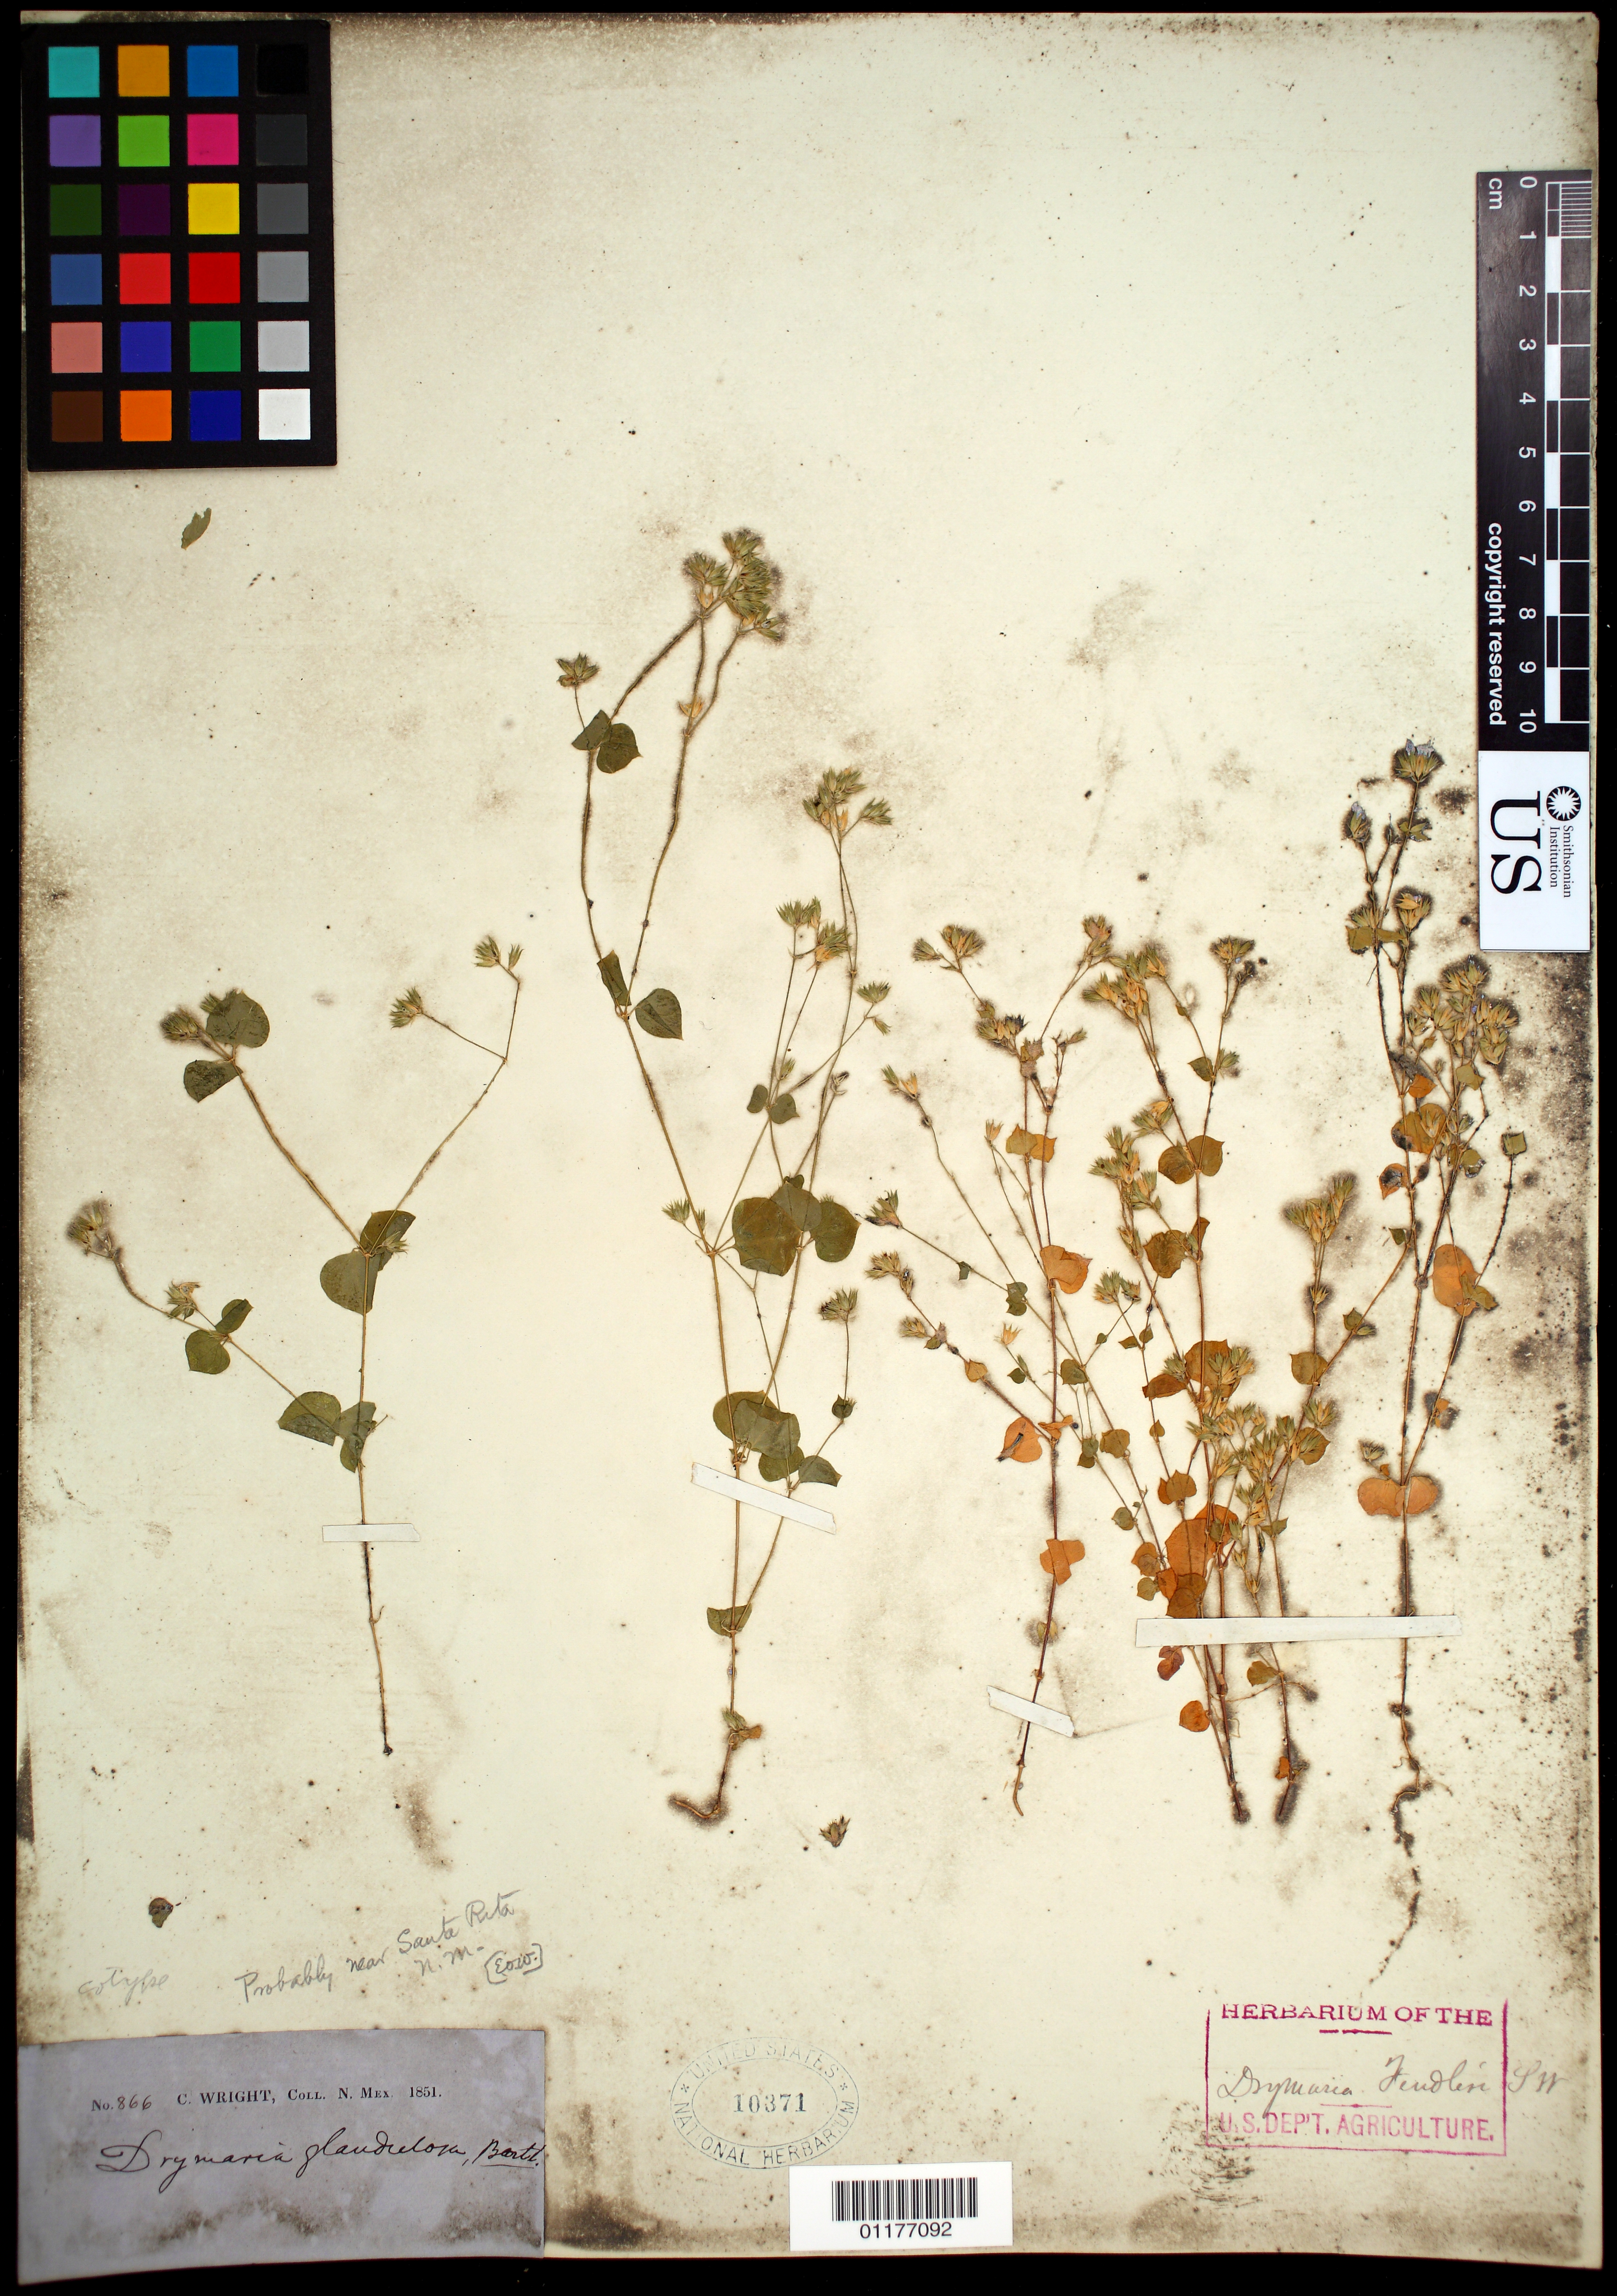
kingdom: Plantae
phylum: Tracheophyta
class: Magnoliopsida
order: Caryophyllales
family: Caryophyllaceae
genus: Drymaria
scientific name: Drymaria glandulosa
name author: Bartl.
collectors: C. Wright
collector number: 866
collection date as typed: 1851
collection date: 1851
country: United States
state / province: New Mexico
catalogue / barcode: US 10371